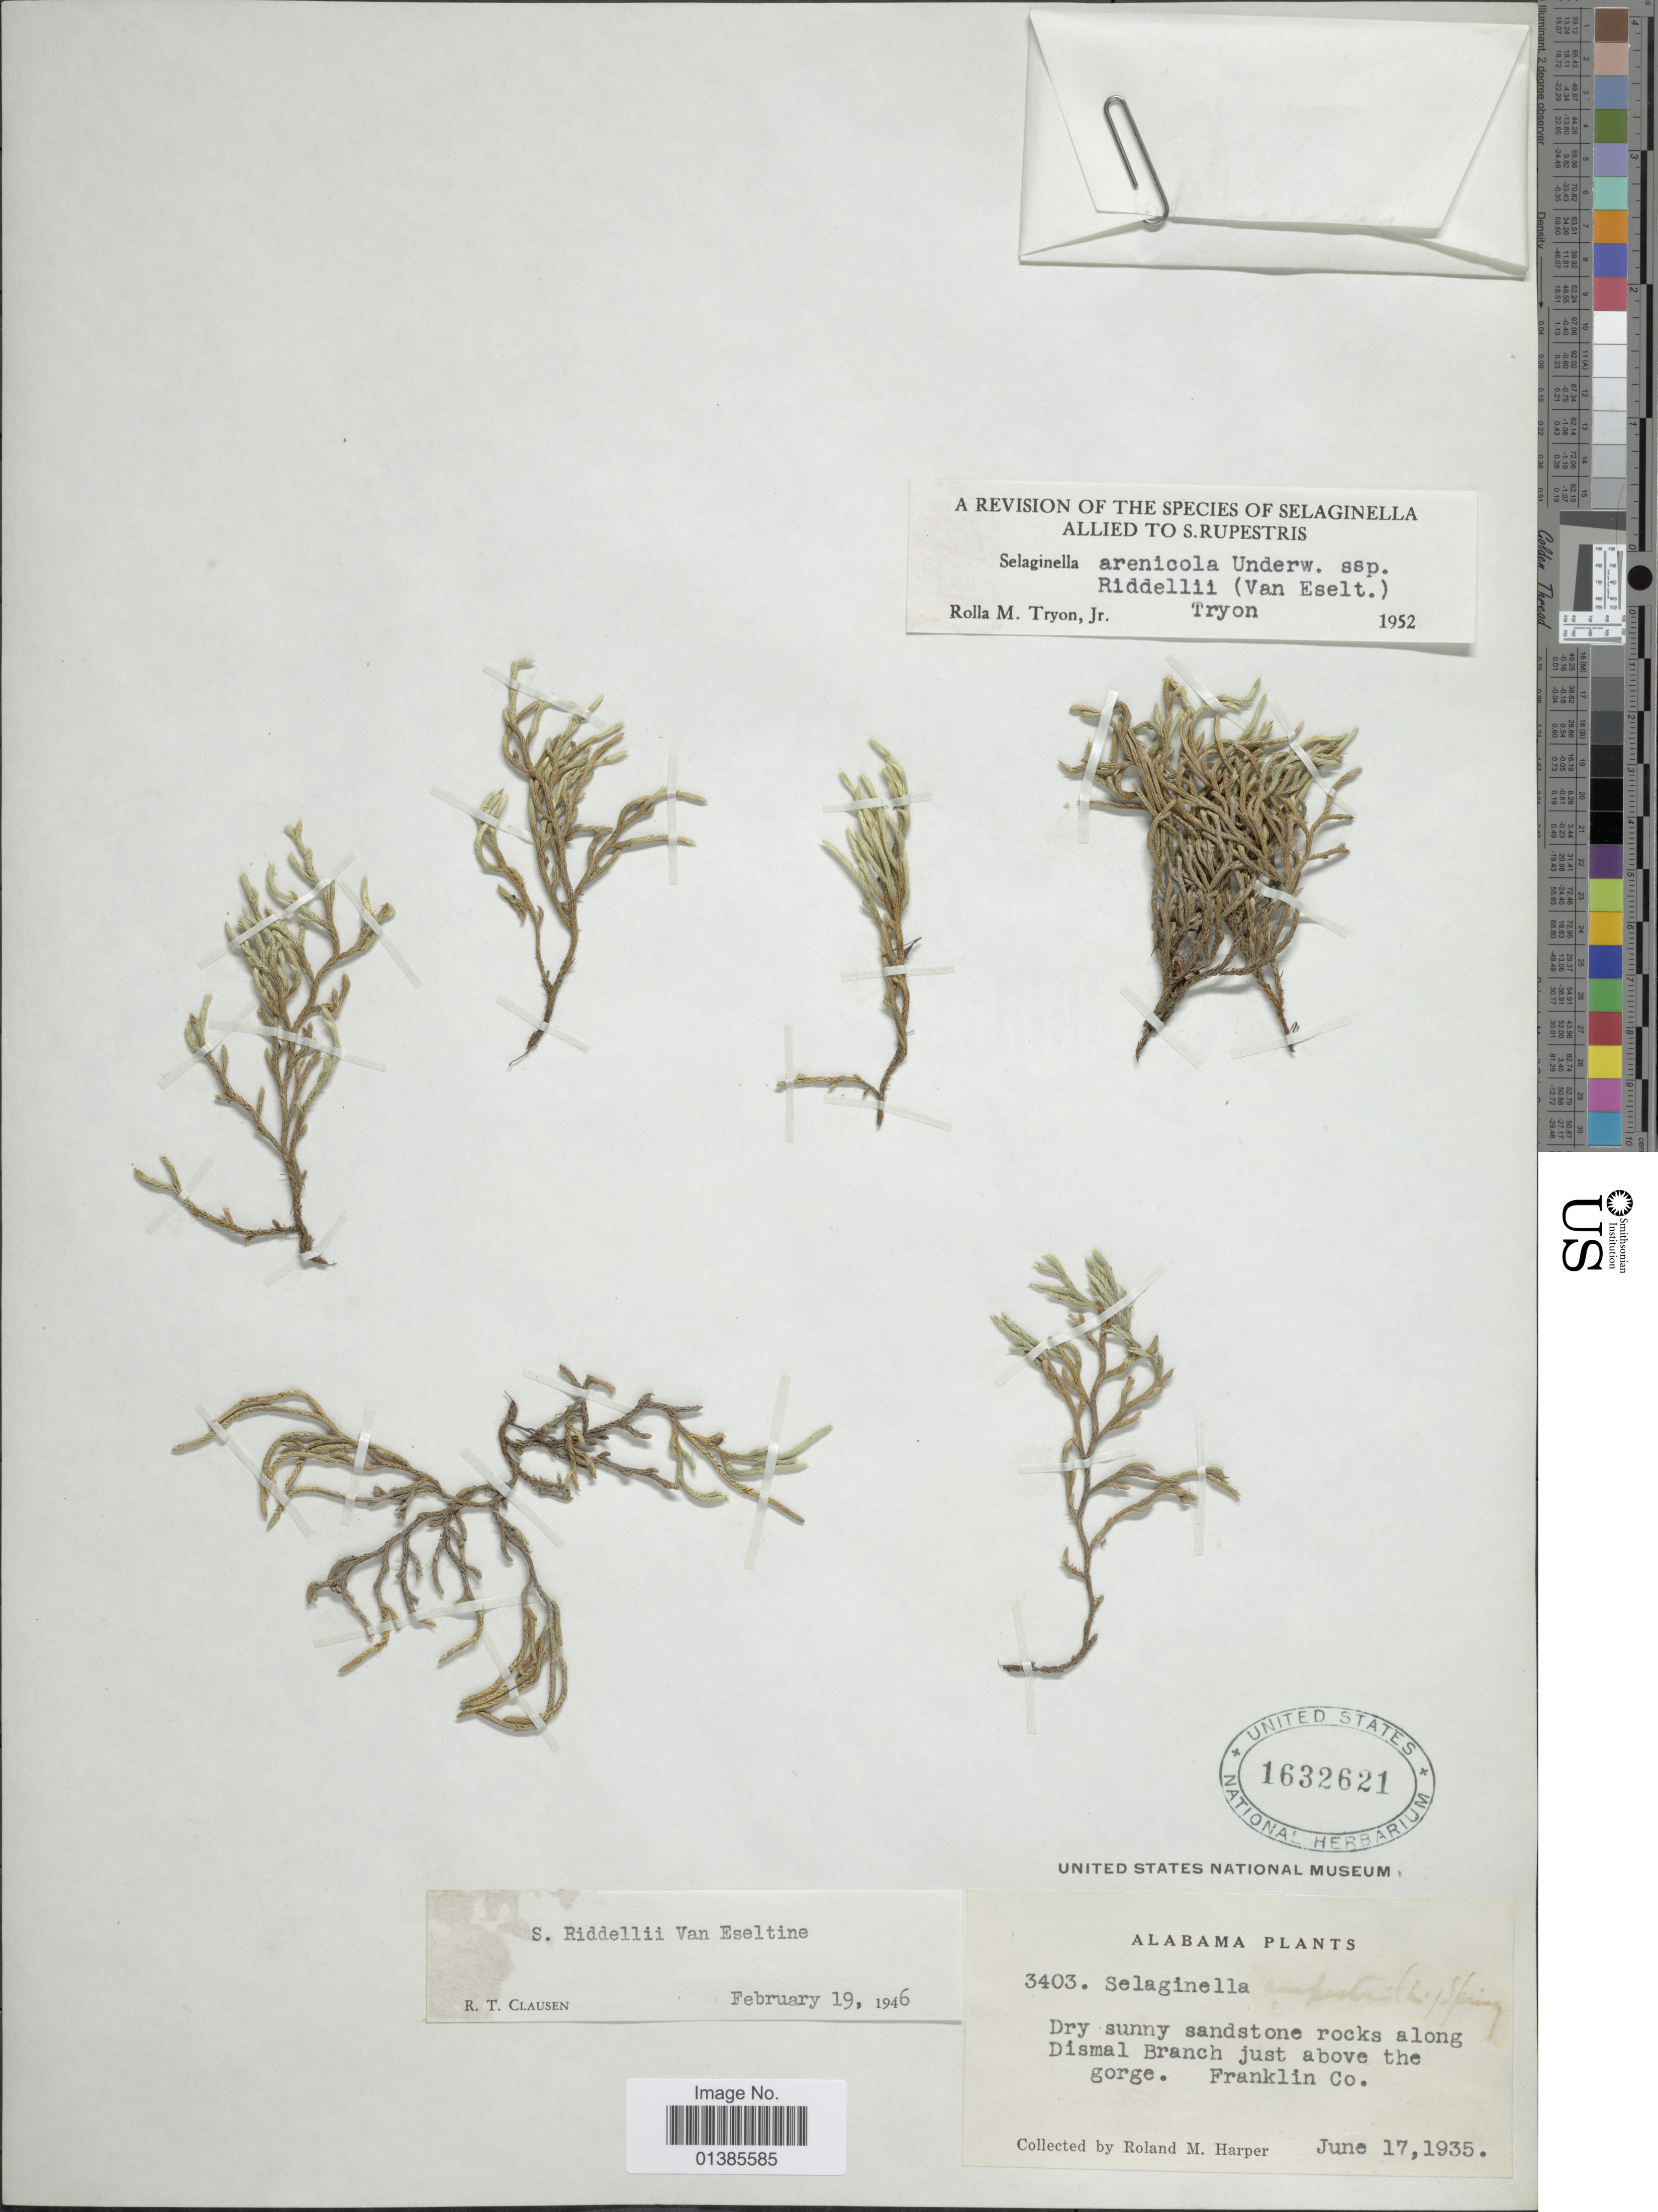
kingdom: Plantae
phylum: Tracheophyta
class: Lycopodiopsida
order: Selaginellales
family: Selaginellaceae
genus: Selaginella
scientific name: Selaginella arenicola subsp. riddellii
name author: (Van Eselt.) R.M. Tryon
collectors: R. M. Harper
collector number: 3403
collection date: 1935-06-17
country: United States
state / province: Alabama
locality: Dry sunny sandstone rocks along Dismal Branch just above the gorge. Franklin Co.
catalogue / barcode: US 1632621